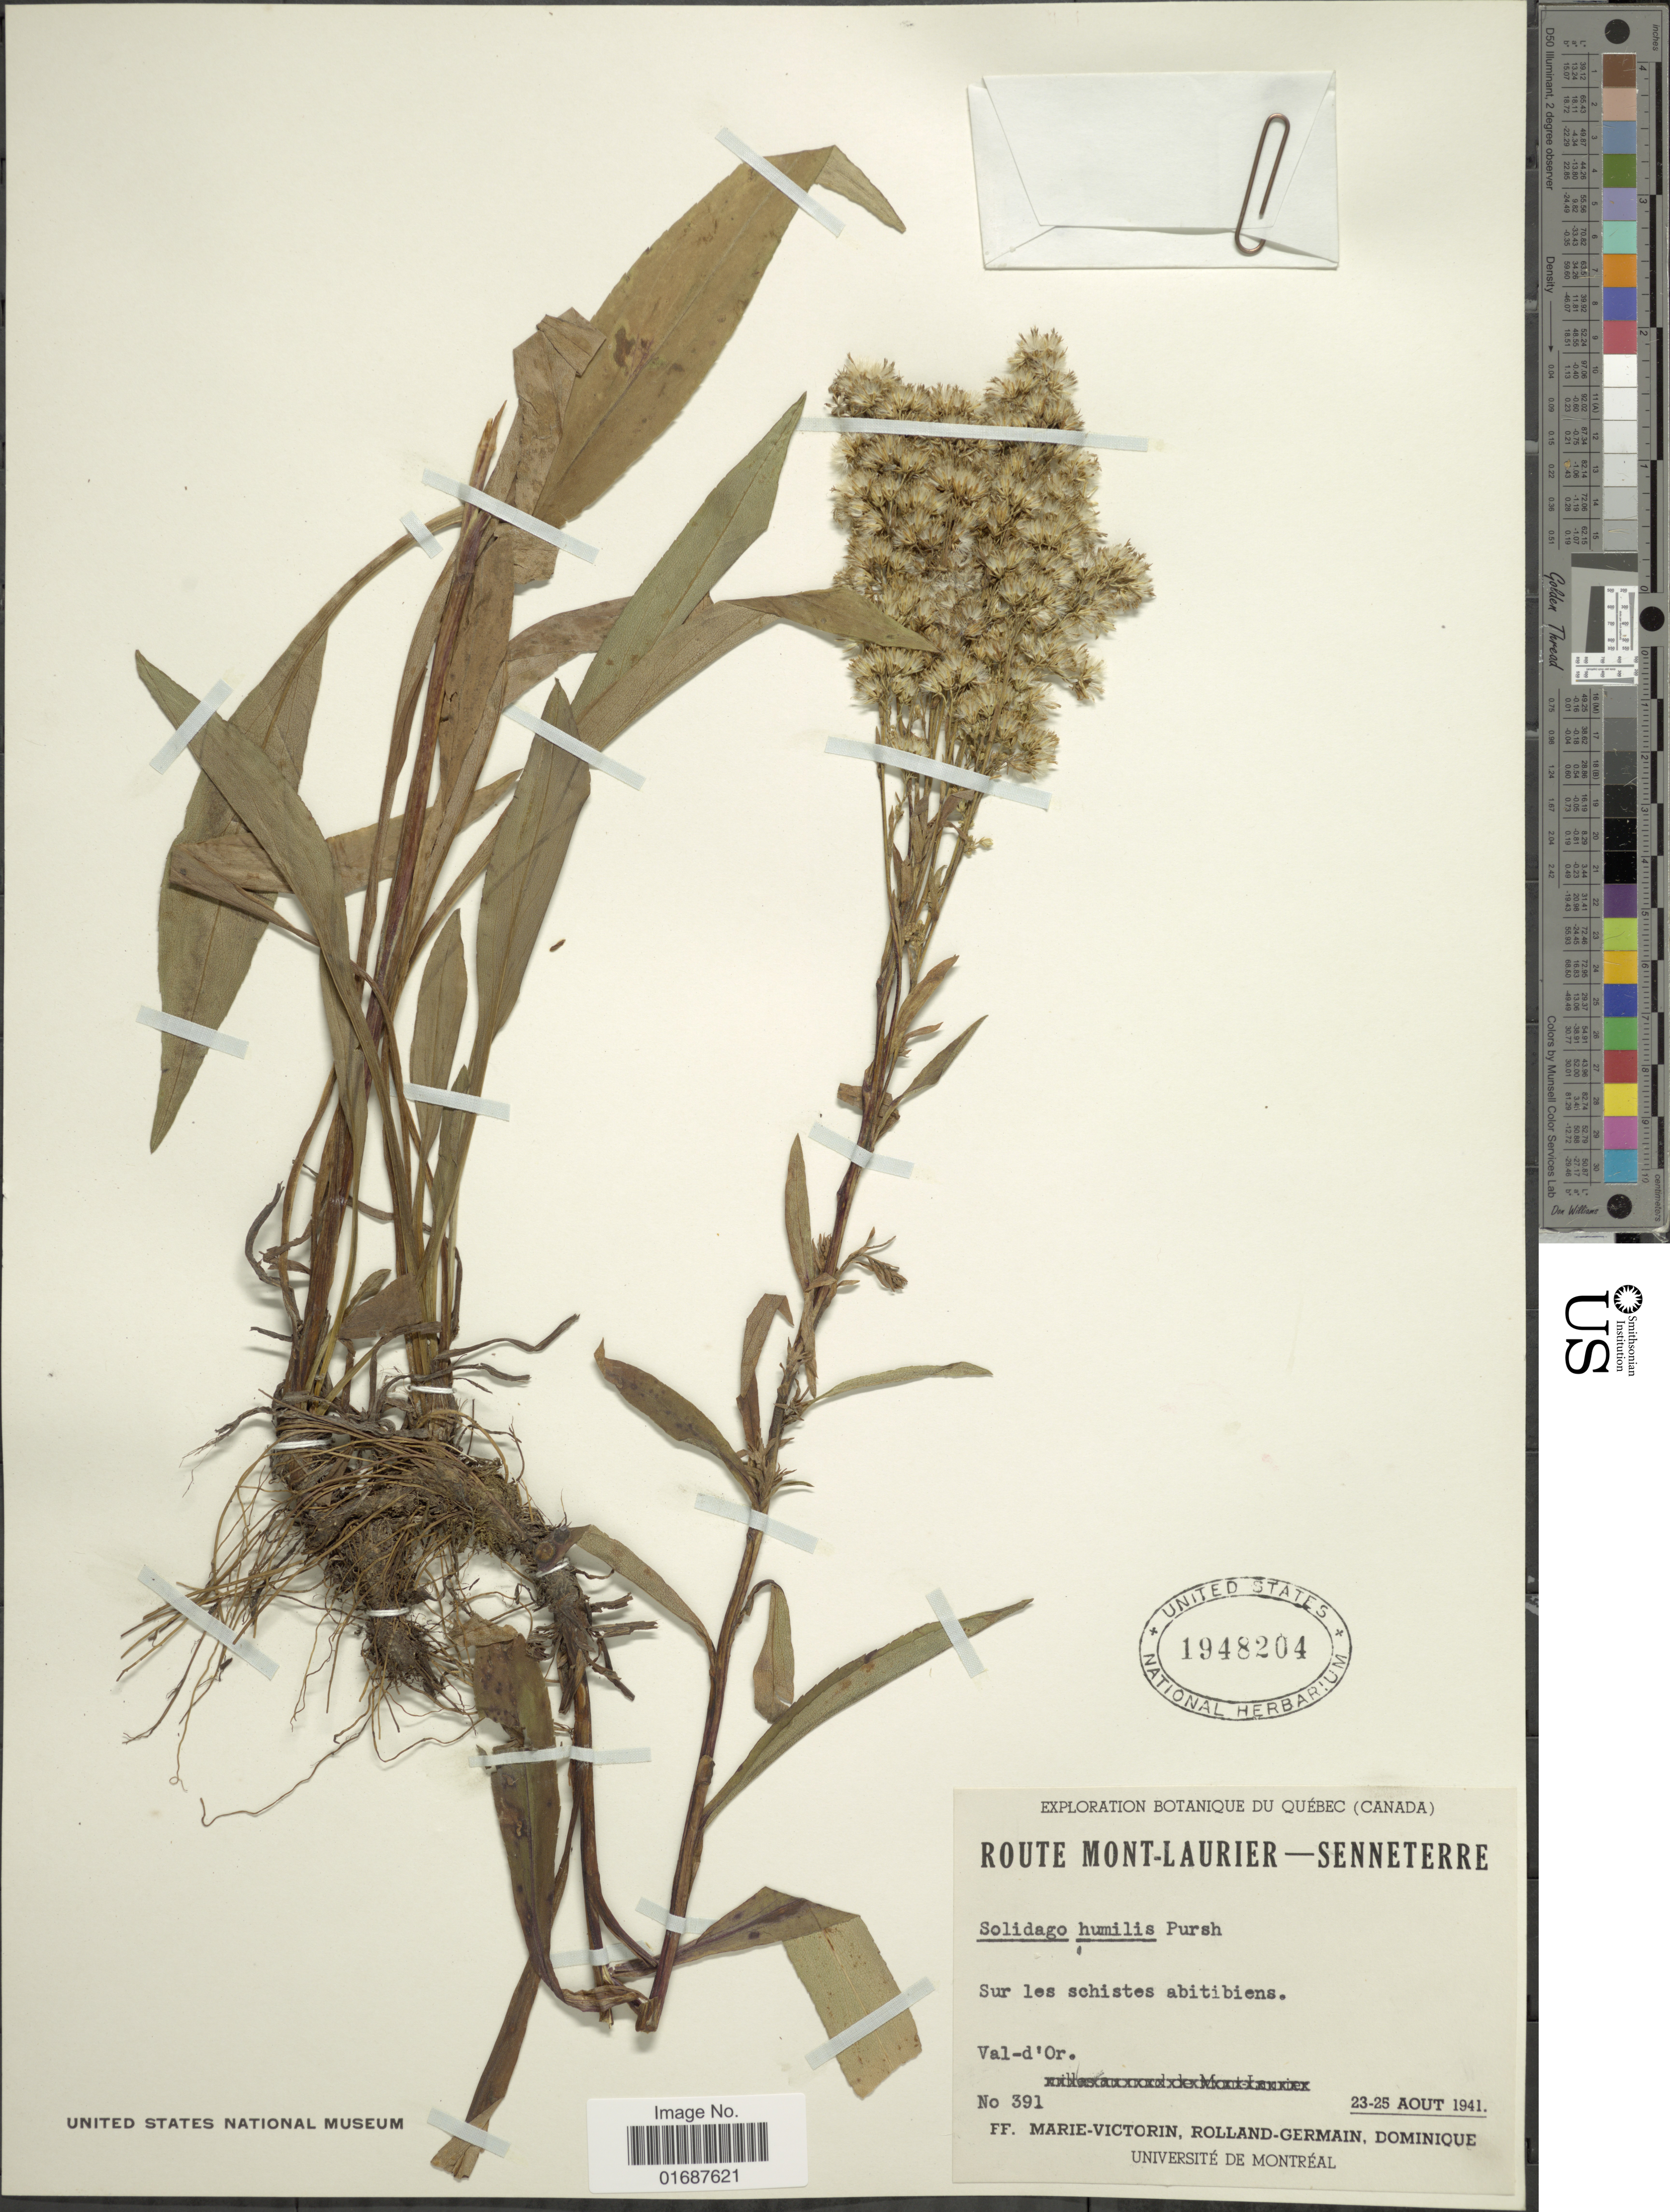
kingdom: Plantae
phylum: Tracheophyta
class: Magnoliopsida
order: Asterales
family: Asteraceae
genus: Solidago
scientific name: Solidago uliginosa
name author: Nutt.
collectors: Fr. Marie-Victorin, Rolland-Germain & Dominique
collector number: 391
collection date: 1941-08-23/1941-08-25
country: Canada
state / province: Quebec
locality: Route Mont-Laurier-Senneterre. Val-d'Or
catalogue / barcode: US 1948204